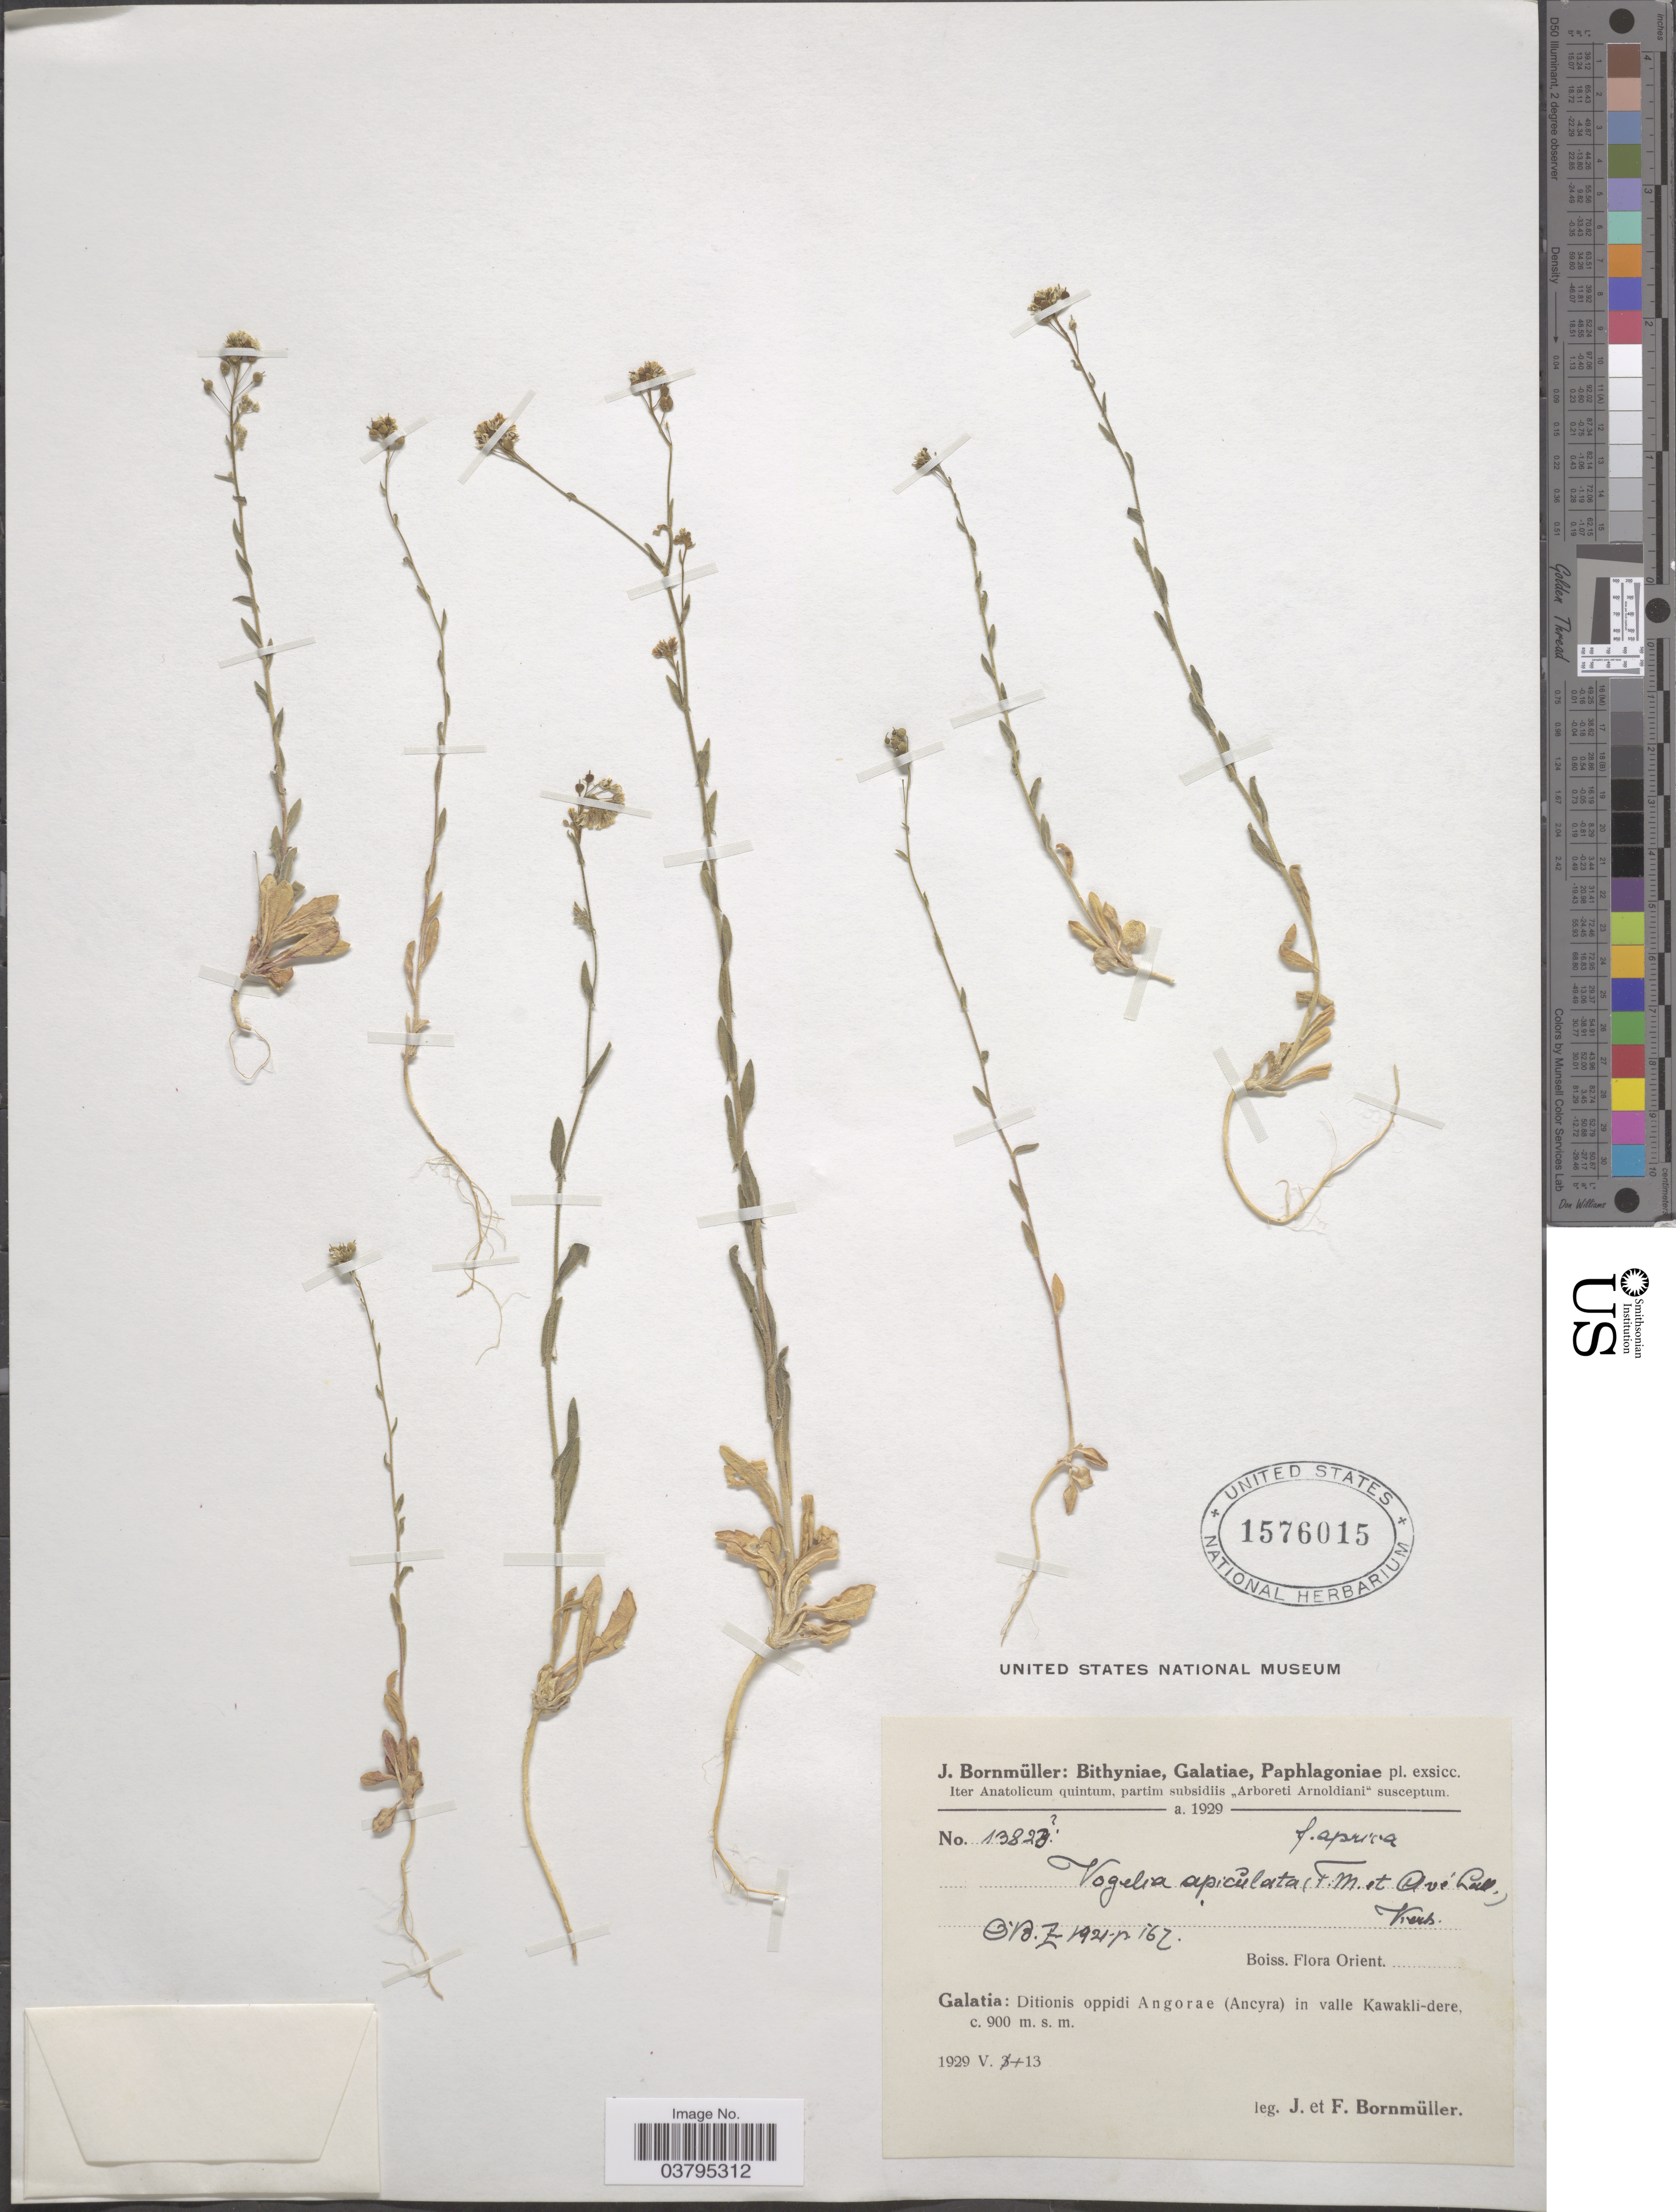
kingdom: Plantae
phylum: Tracheophyta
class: Magnoliopsida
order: Brassicales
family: Brassicaceae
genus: Neslia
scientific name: Neslia apiculata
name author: Fisch. et al.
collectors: J. Bornmüller & F. Bornmüller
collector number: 13823*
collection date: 1929-05-13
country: Turkey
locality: Galatia: Ditionis oppidi Angorae (Ancyra) in valle Kawakli-dere.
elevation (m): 900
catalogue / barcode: US 1576015